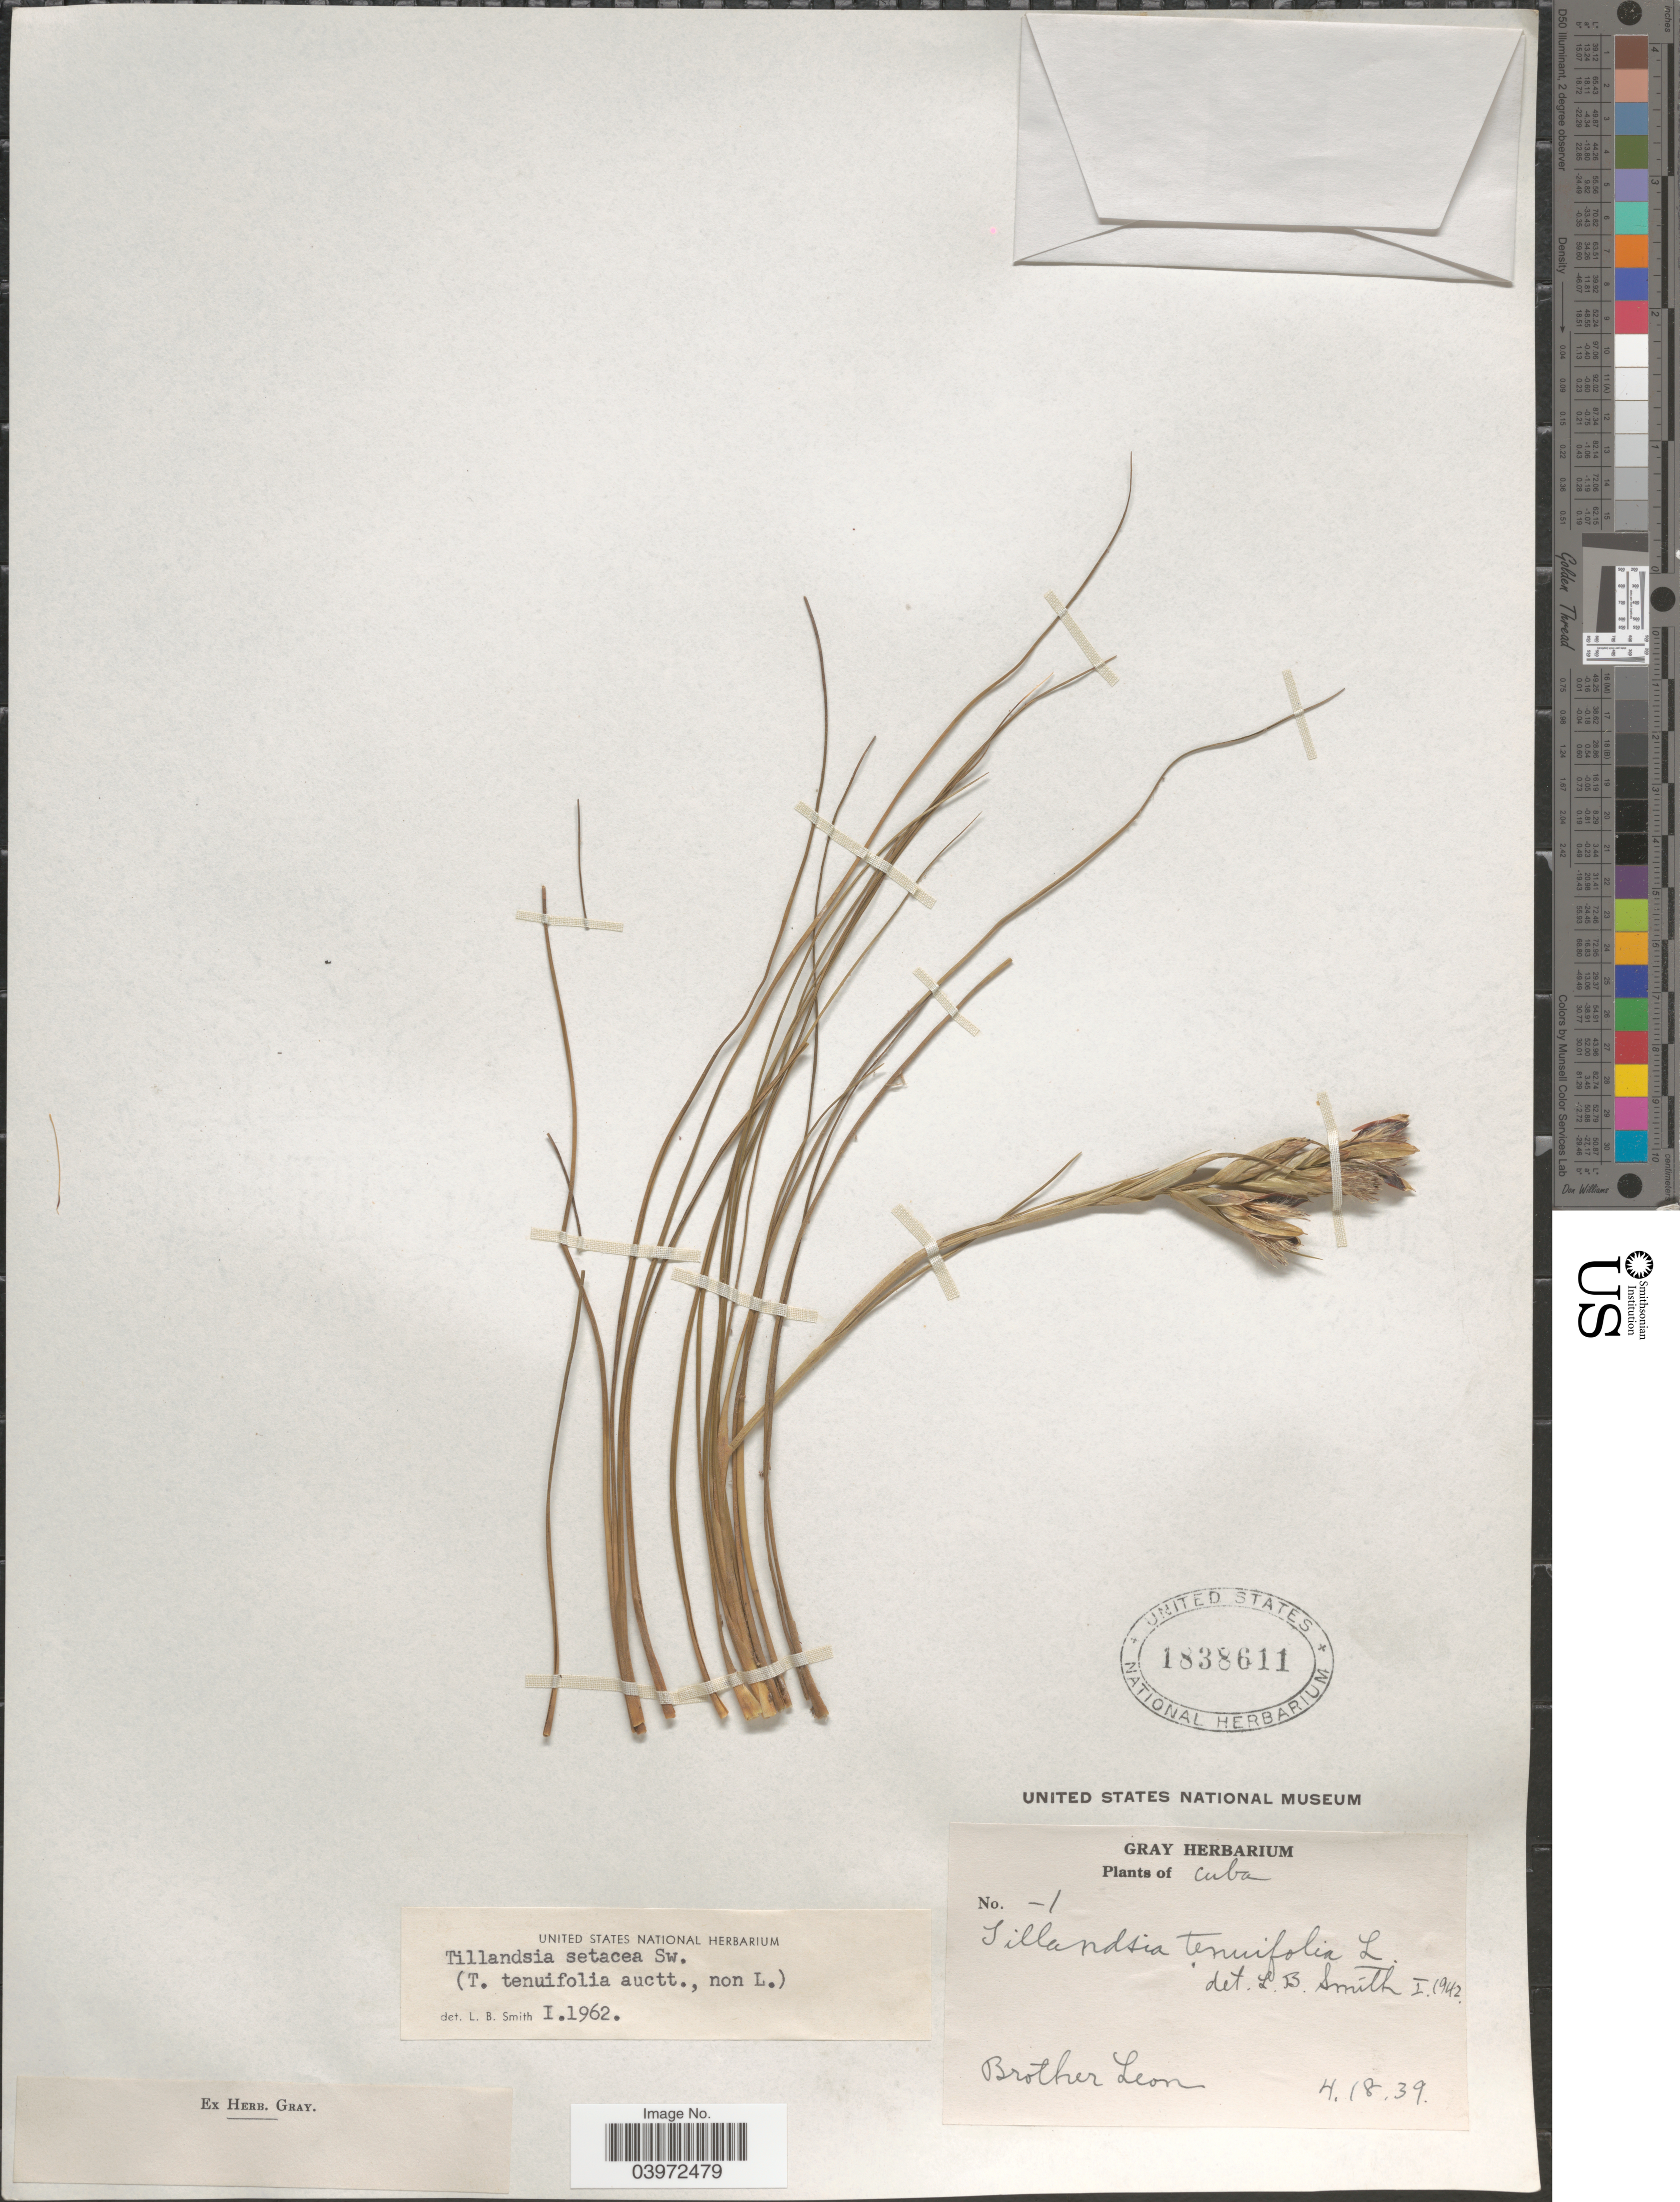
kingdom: Plantae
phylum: Tracheophyta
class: Liliopsida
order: Poales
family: Bromeliaceae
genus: Tillandsia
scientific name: Tillandsia setacea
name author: Sw.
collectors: Bro. León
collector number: -1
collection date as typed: Transcribed d/m/y: 18/4/39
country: Cuba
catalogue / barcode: US 1838611